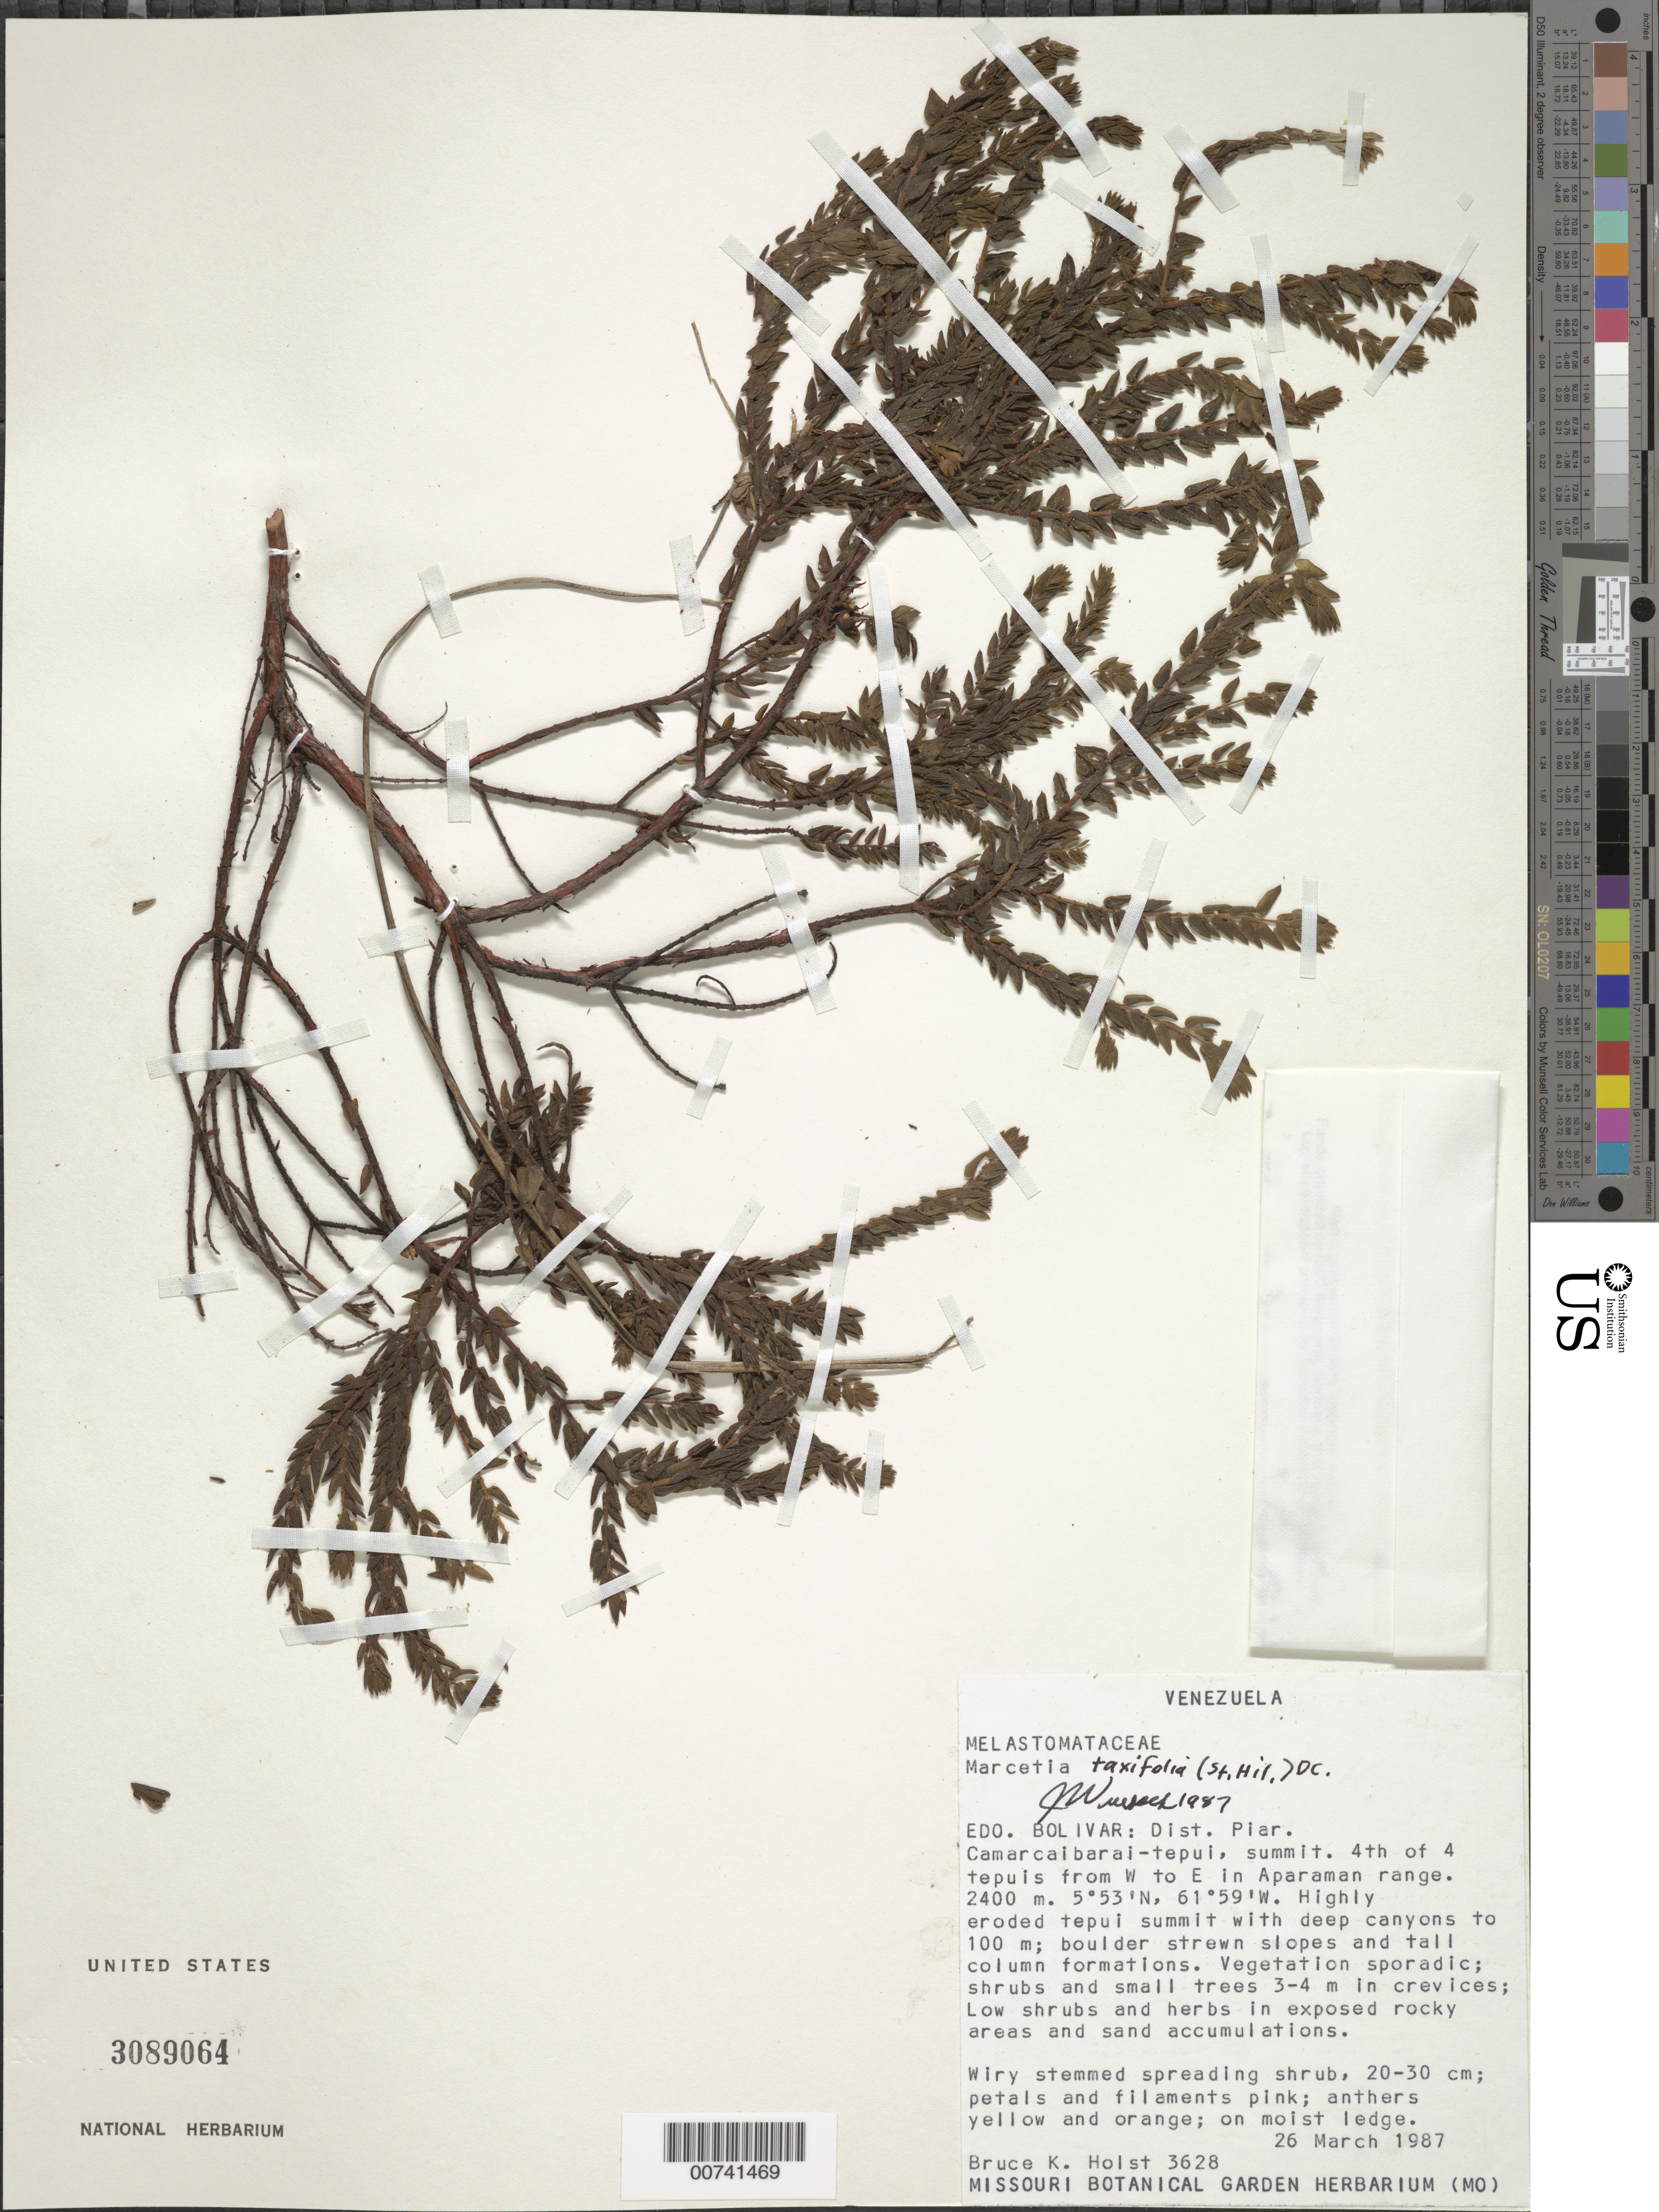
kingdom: Plantae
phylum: Tracheophyta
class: Magnoliopsida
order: Myrtales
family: Melastomataceae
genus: Marcetia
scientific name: Marcetia taxifolia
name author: (A. St.-Hil.) DC.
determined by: Wurdack, John J., (US), US (UNITED STATES)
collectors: B. Holst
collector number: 3628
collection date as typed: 26-Mar-87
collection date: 1987-03-26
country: Venezuela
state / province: Bolívar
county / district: Piar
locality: Camarcaibarai-tepuí, summit 4th of 4 tepuís from W to E in Aparaman range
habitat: Eroded tepui summit with deep canyons to 100 m; vegetation sporadic, low shurbs and herbs in exposed rocky areas and sand accumulations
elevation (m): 2400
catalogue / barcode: US 3089064